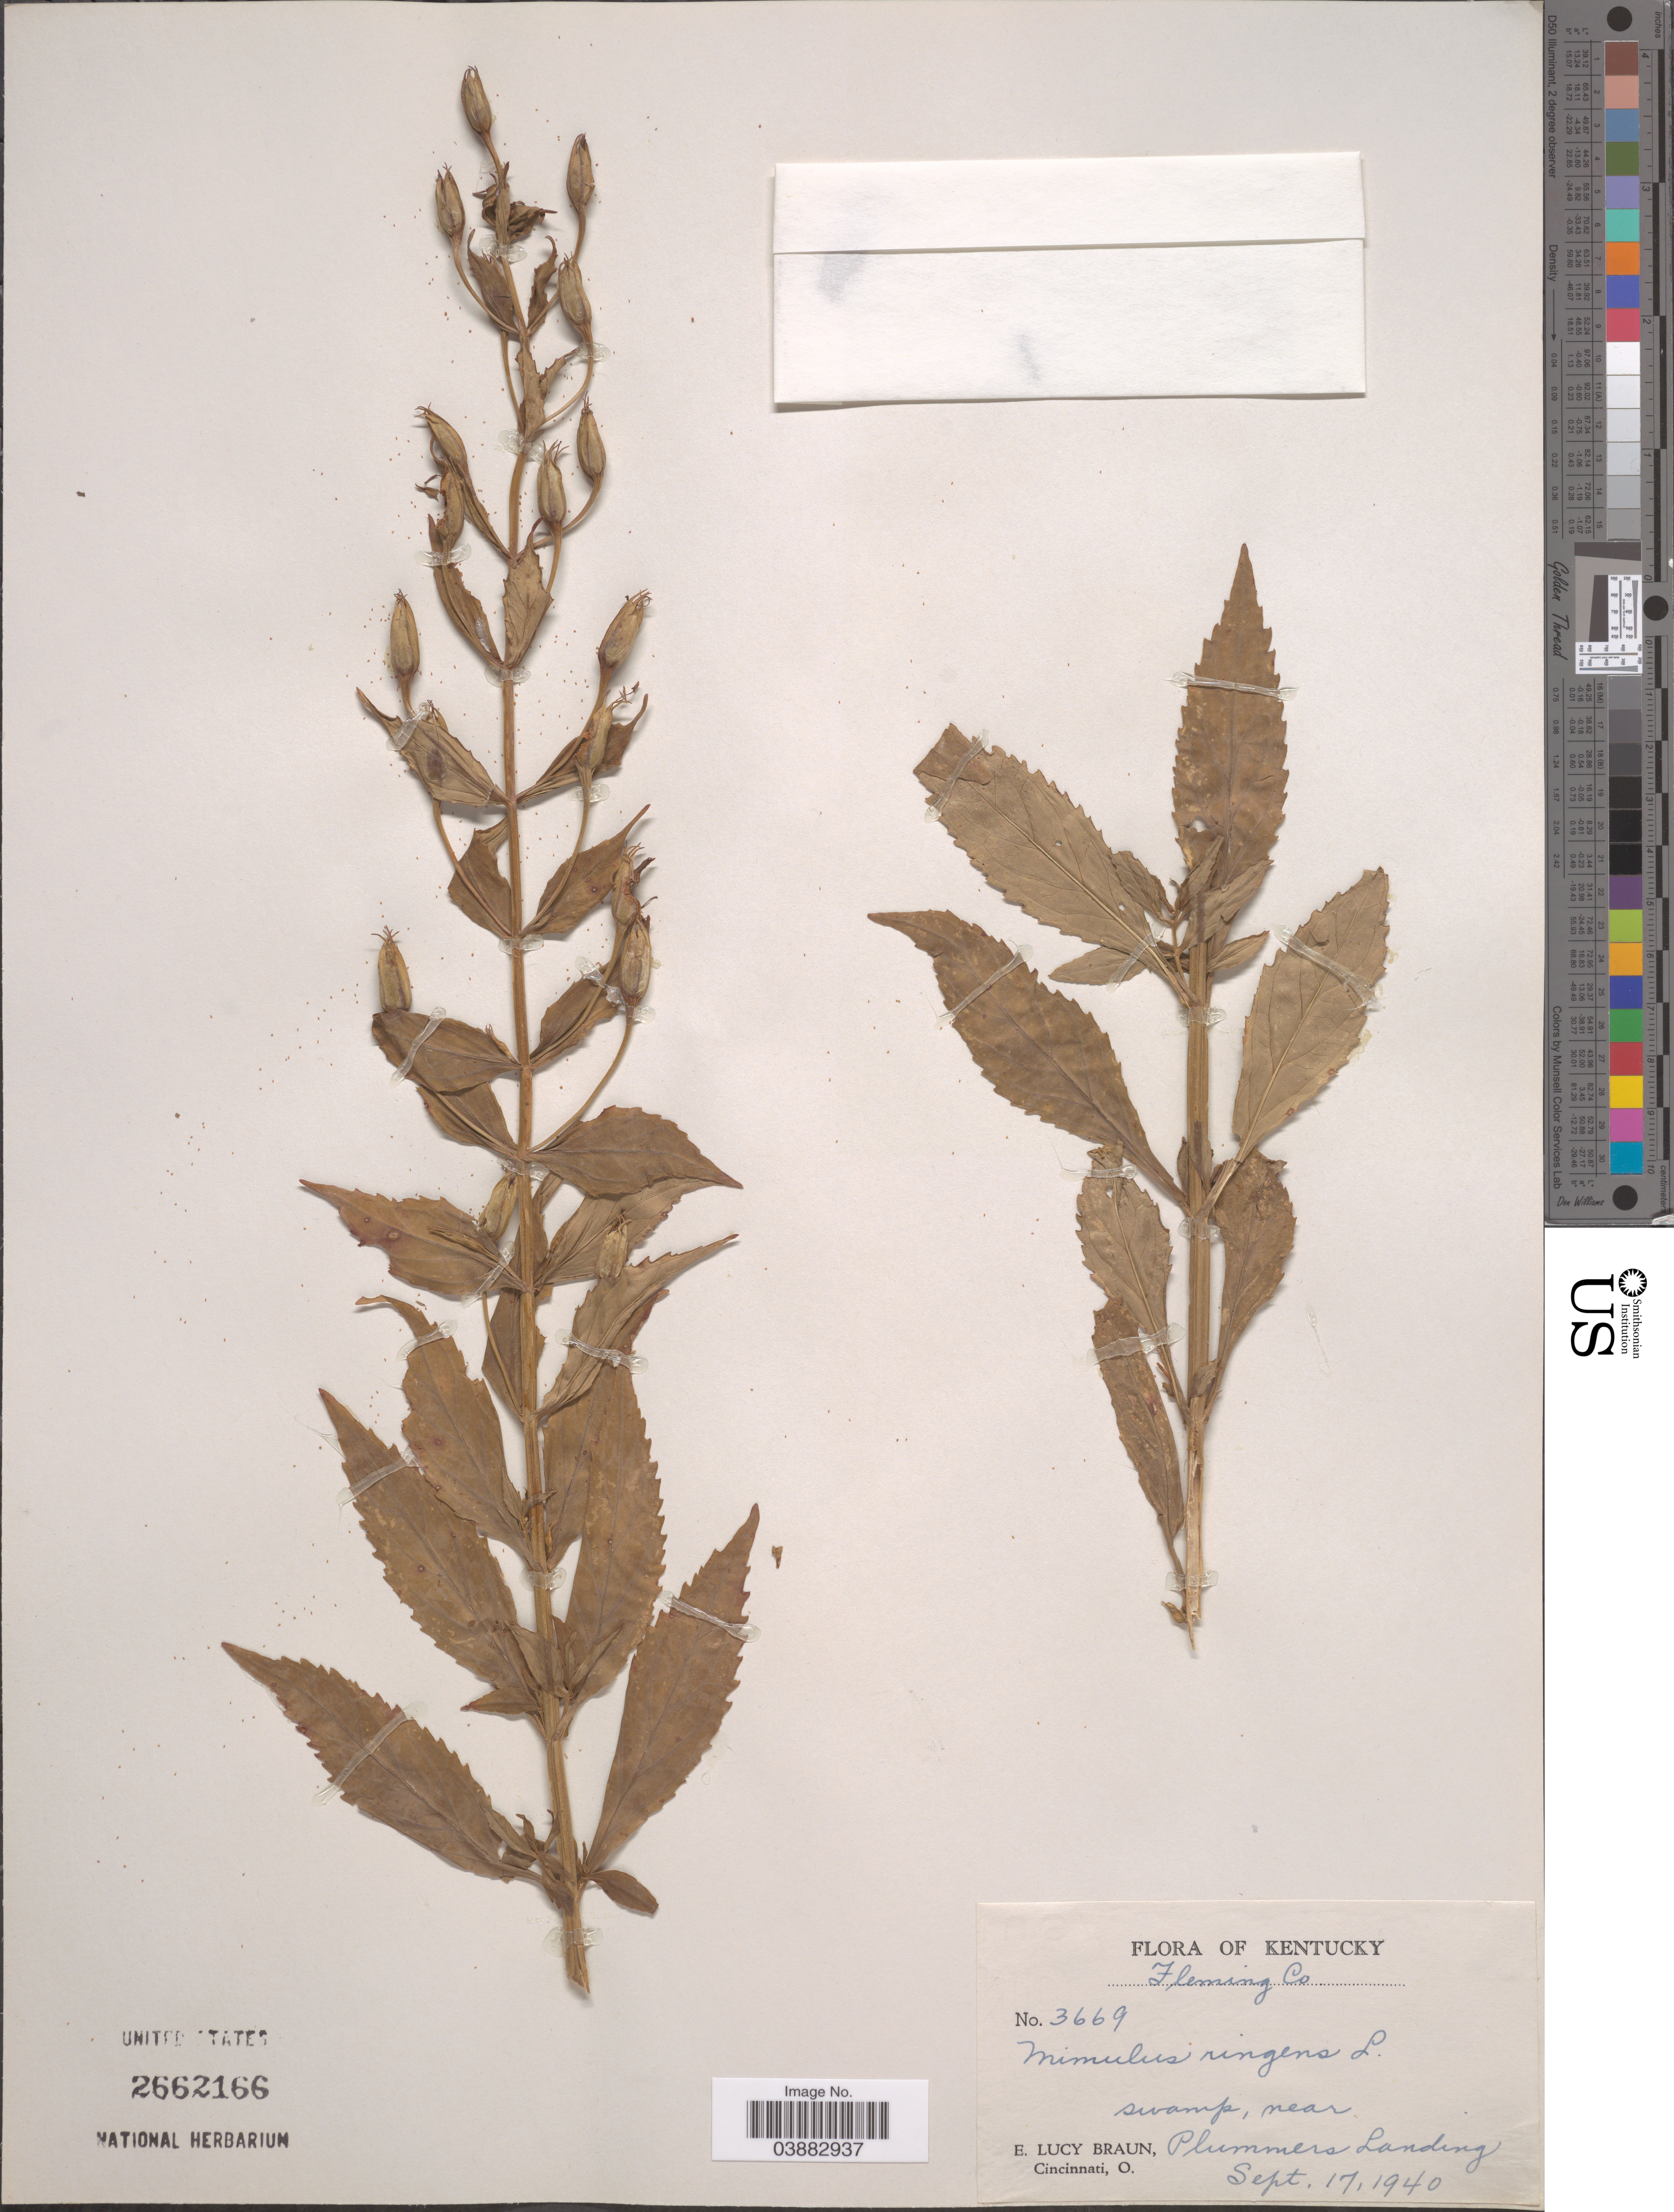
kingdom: Plantae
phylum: Tracheophyta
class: Magnoliopsida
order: Lamiales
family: Phrymaceae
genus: Mimulus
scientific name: Mimulus ringens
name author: L.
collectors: E. L. Braun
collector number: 3669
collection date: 1940-09-17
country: United States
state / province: Kentucky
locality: Fleming Co. Near Plummers Landing.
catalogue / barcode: US 2662166